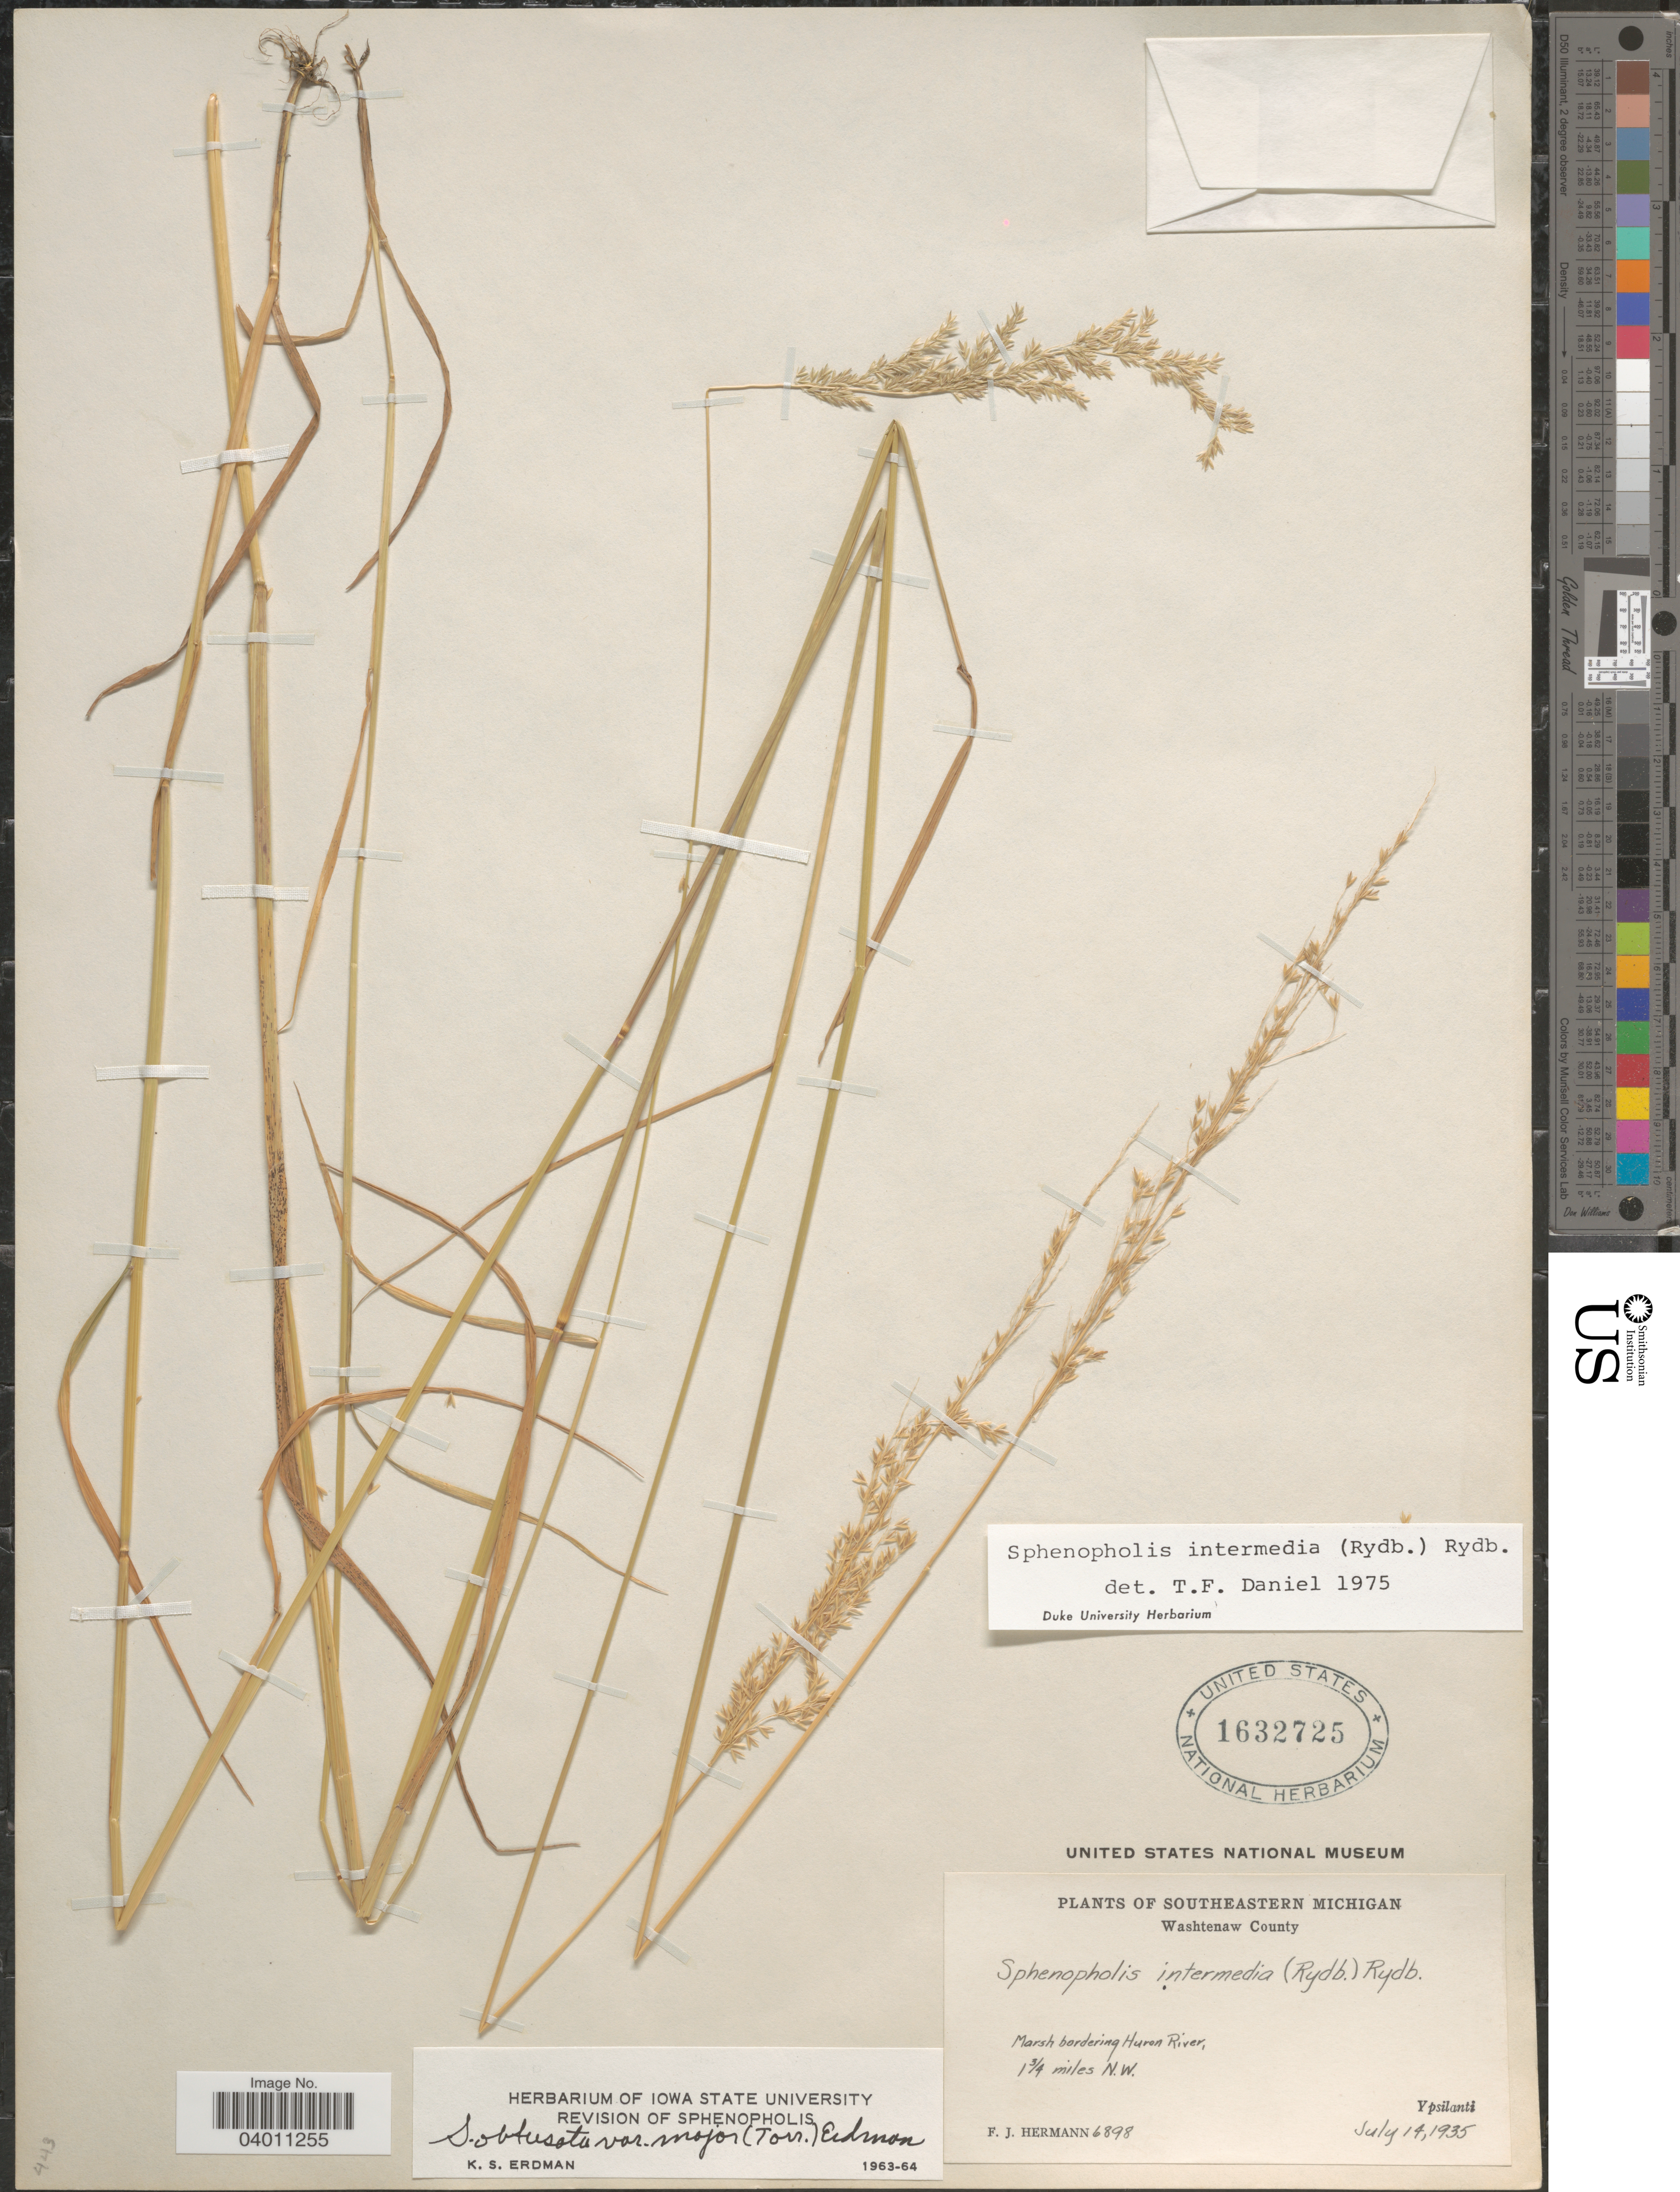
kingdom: Plantae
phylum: Tracheophyta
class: Liliopsida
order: Poales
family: Poaceae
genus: Sphenopholis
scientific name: Sphenopholis intermedia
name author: (Rydb.) Rydb.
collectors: F. J. Hermann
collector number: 6898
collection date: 1935-07-14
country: United States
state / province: Michigan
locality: Southeastern Michigan. Washtenaw County. Marsh bordering Huron River, 1¾ miles N.W. Ypsilanti.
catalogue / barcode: US 1632725